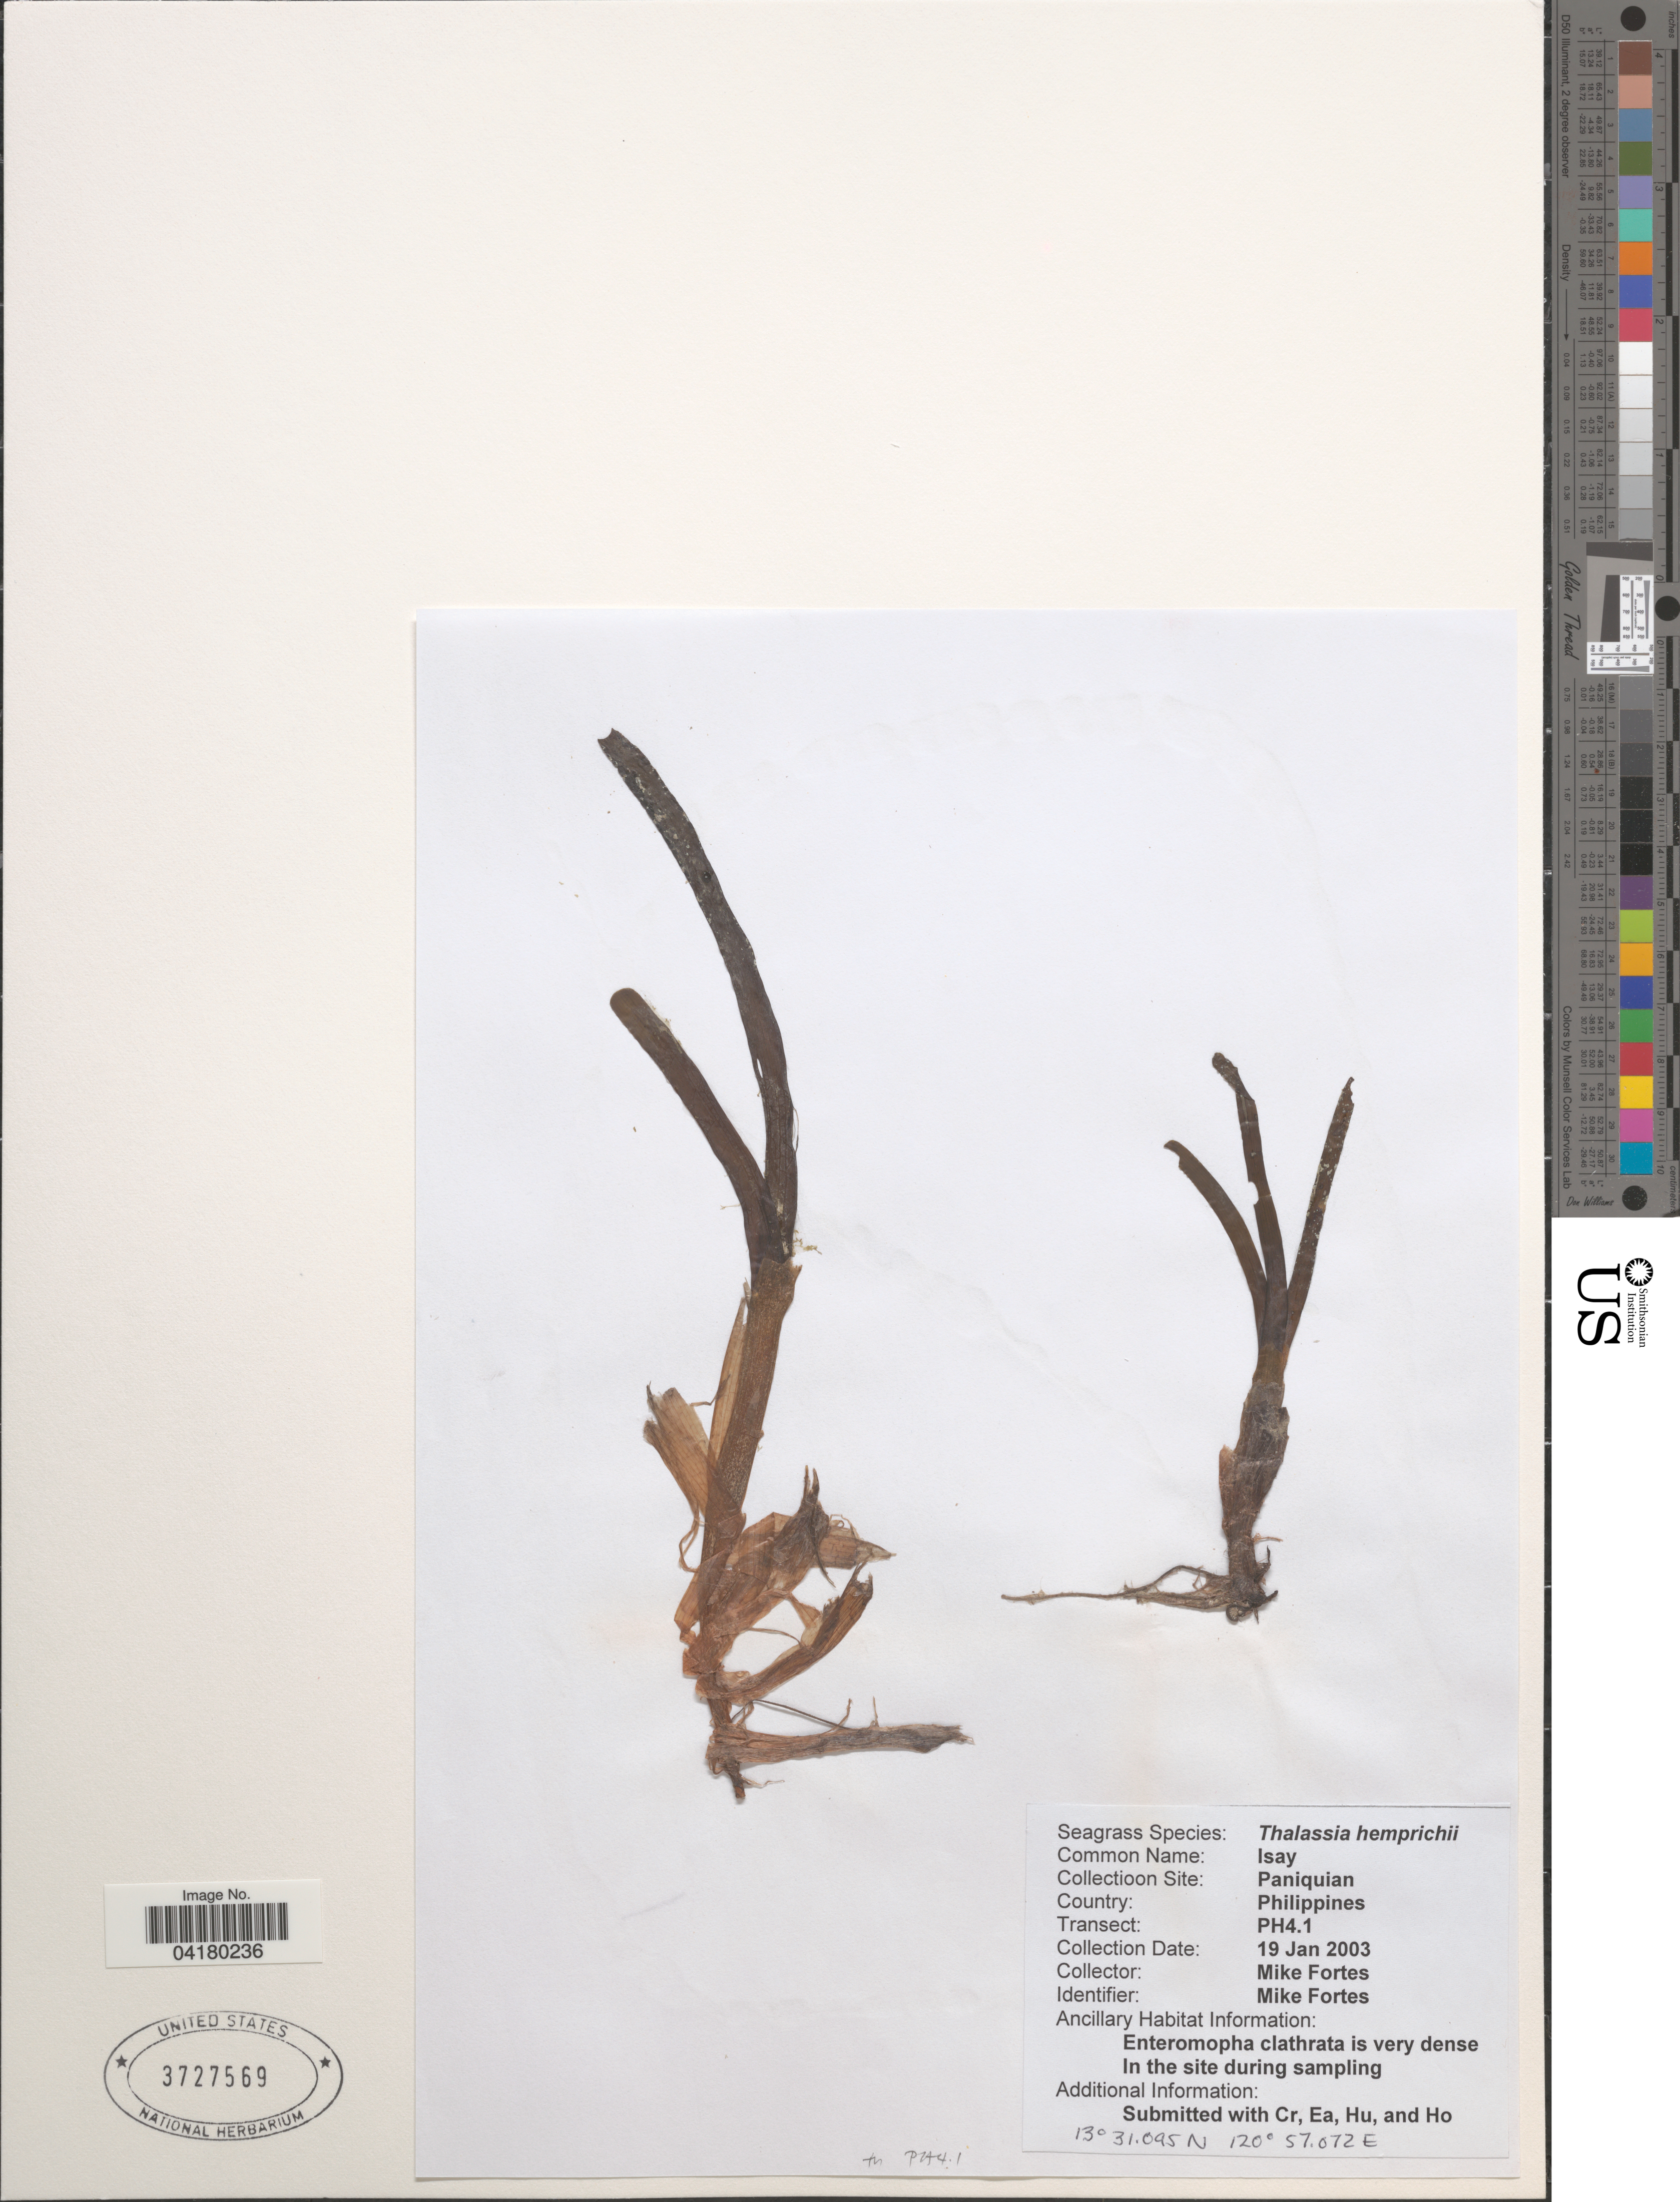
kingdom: Plantae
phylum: Tracheophyta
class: Liliopsida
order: Alismatales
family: Hydrocharitaceae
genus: Thalassia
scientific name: Thalassia hemprichii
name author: Asch.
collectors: M. Fortes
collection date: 2003-01-19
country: Philippines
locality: Paniquian. Transect: PH4.1.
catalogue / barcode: US 3727569